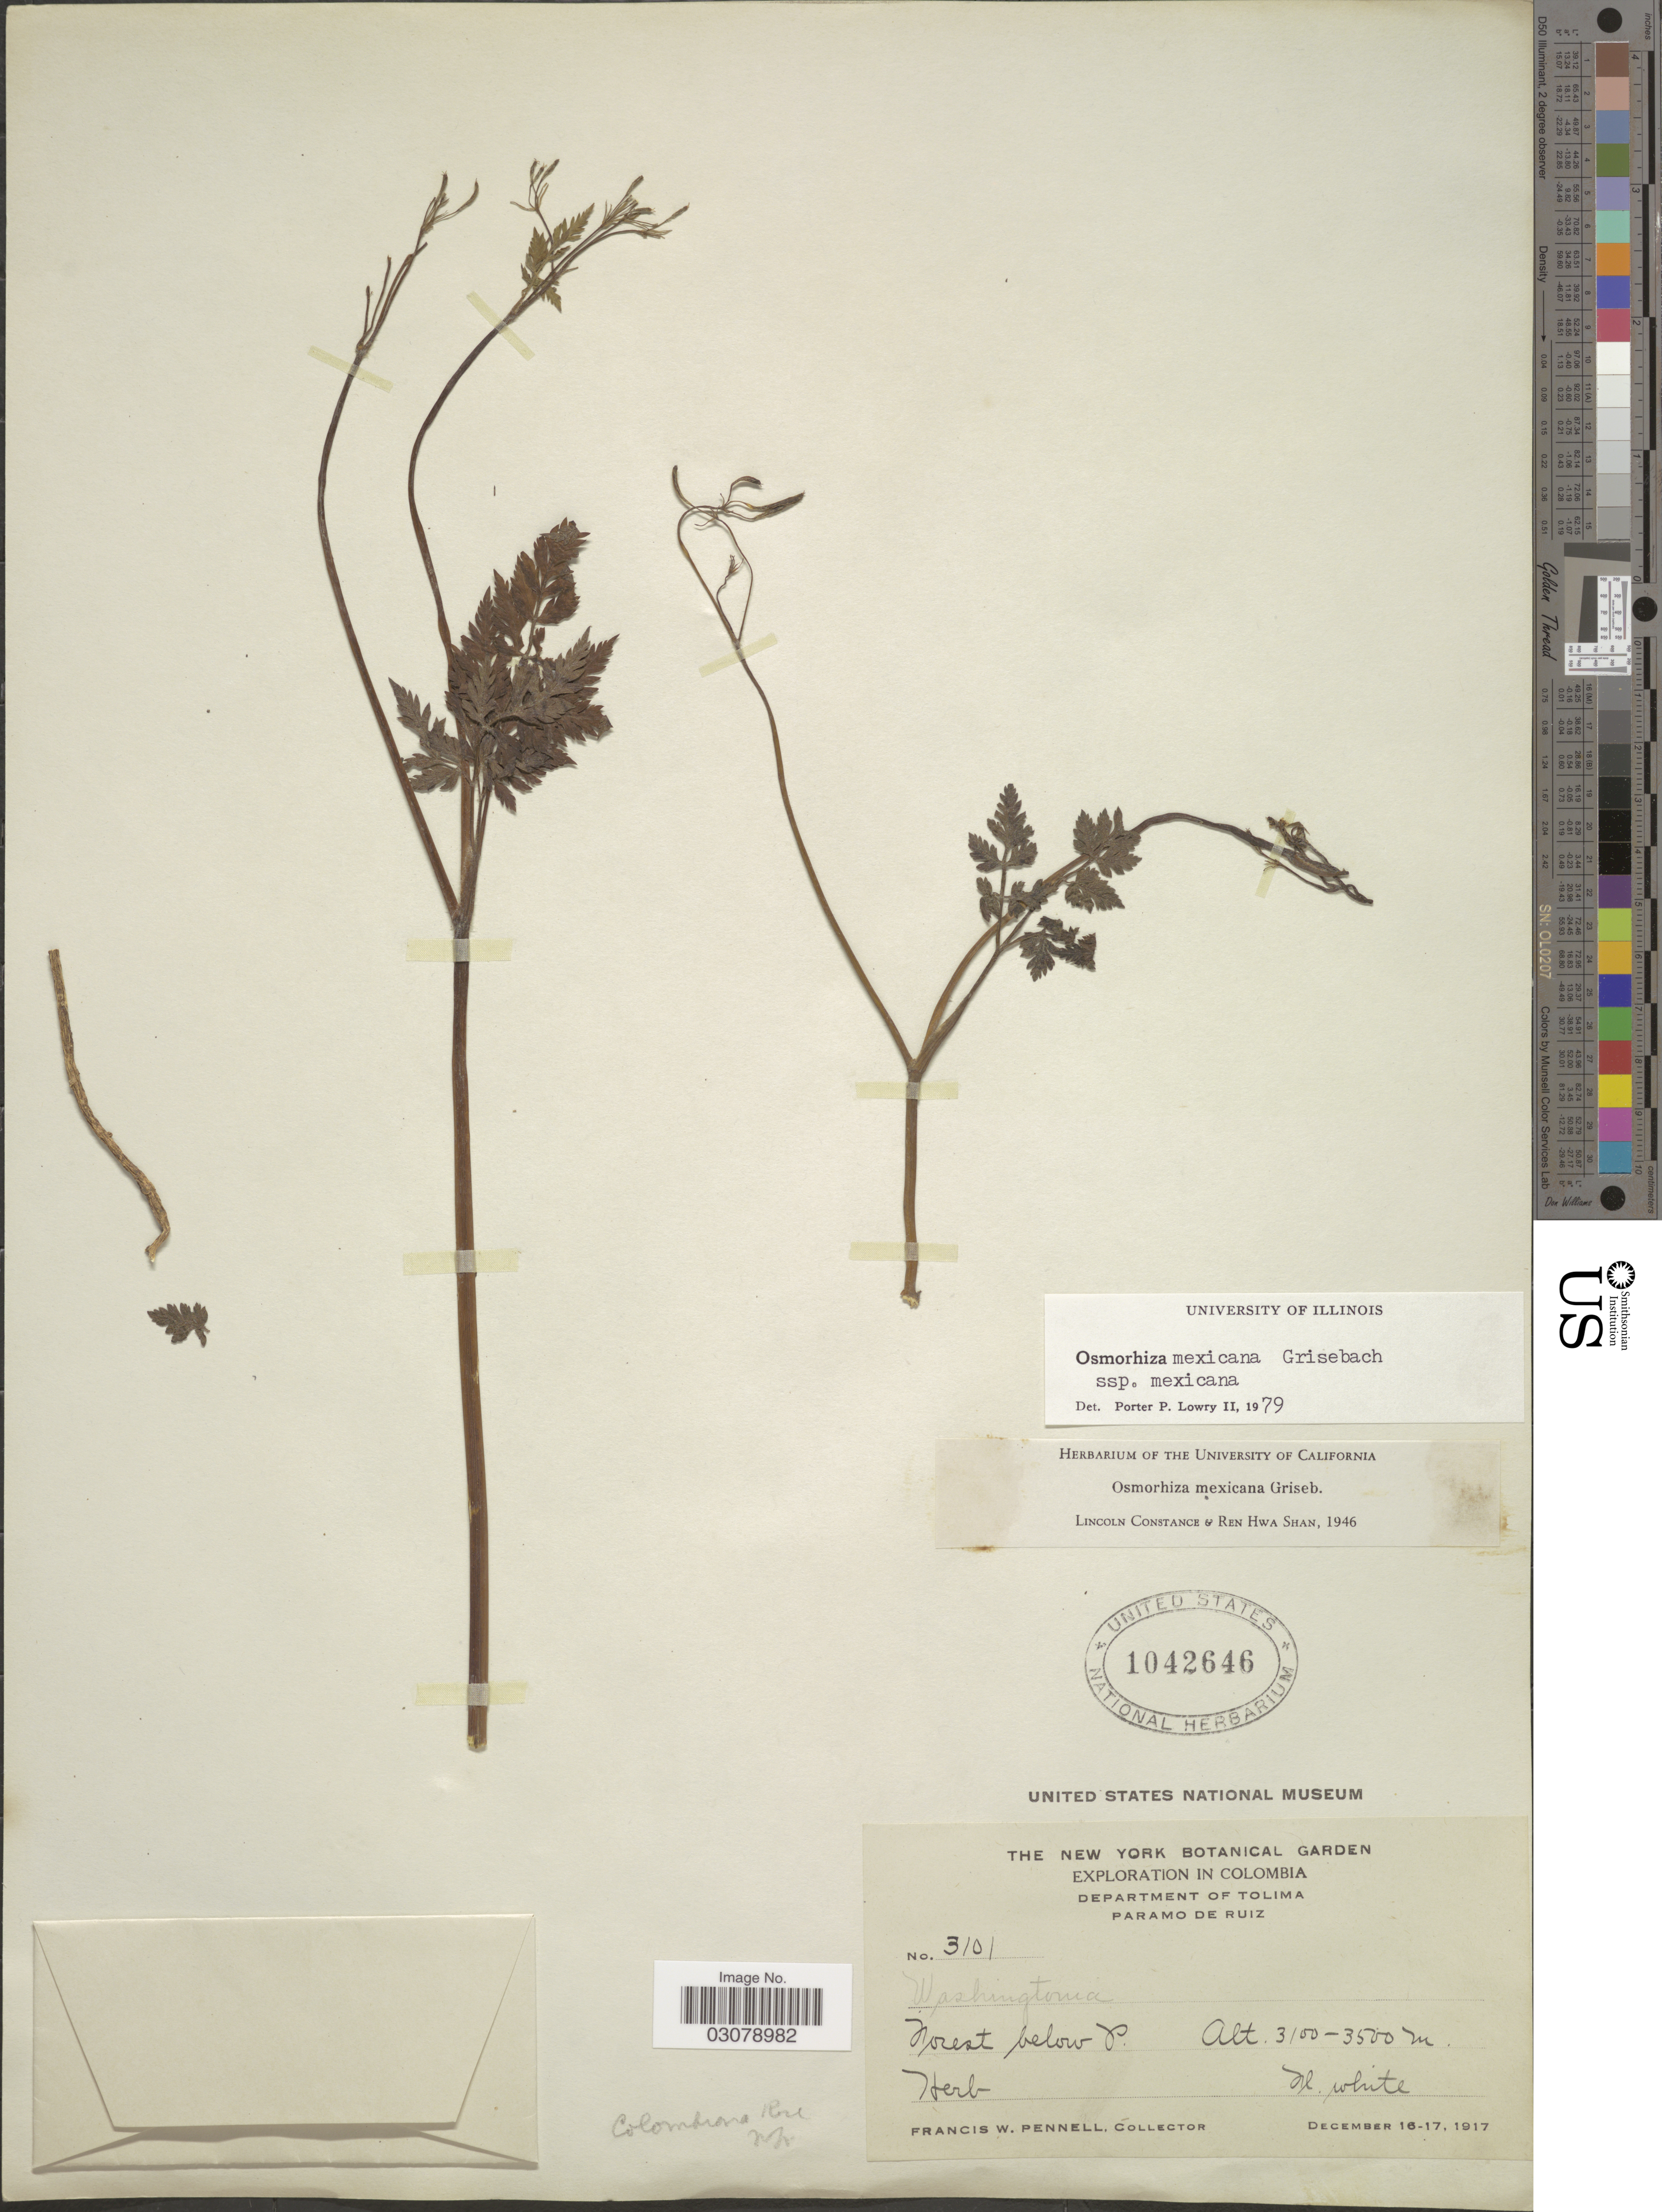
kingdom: Plantae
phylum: Tracheophyta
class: Magnoliopsida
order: Apiales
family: Apiaceae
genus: Osmorhiza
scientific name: Osmorhiza mexicana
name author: Griseb.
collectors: F. W. Pennell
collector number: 3101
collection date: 1917-12-16/1917-12-17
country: Colombia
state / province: Tolima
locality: Department of Tolima, Paramo De Ruiz, Forest below P.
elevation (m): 3100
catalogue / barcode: US 1042646